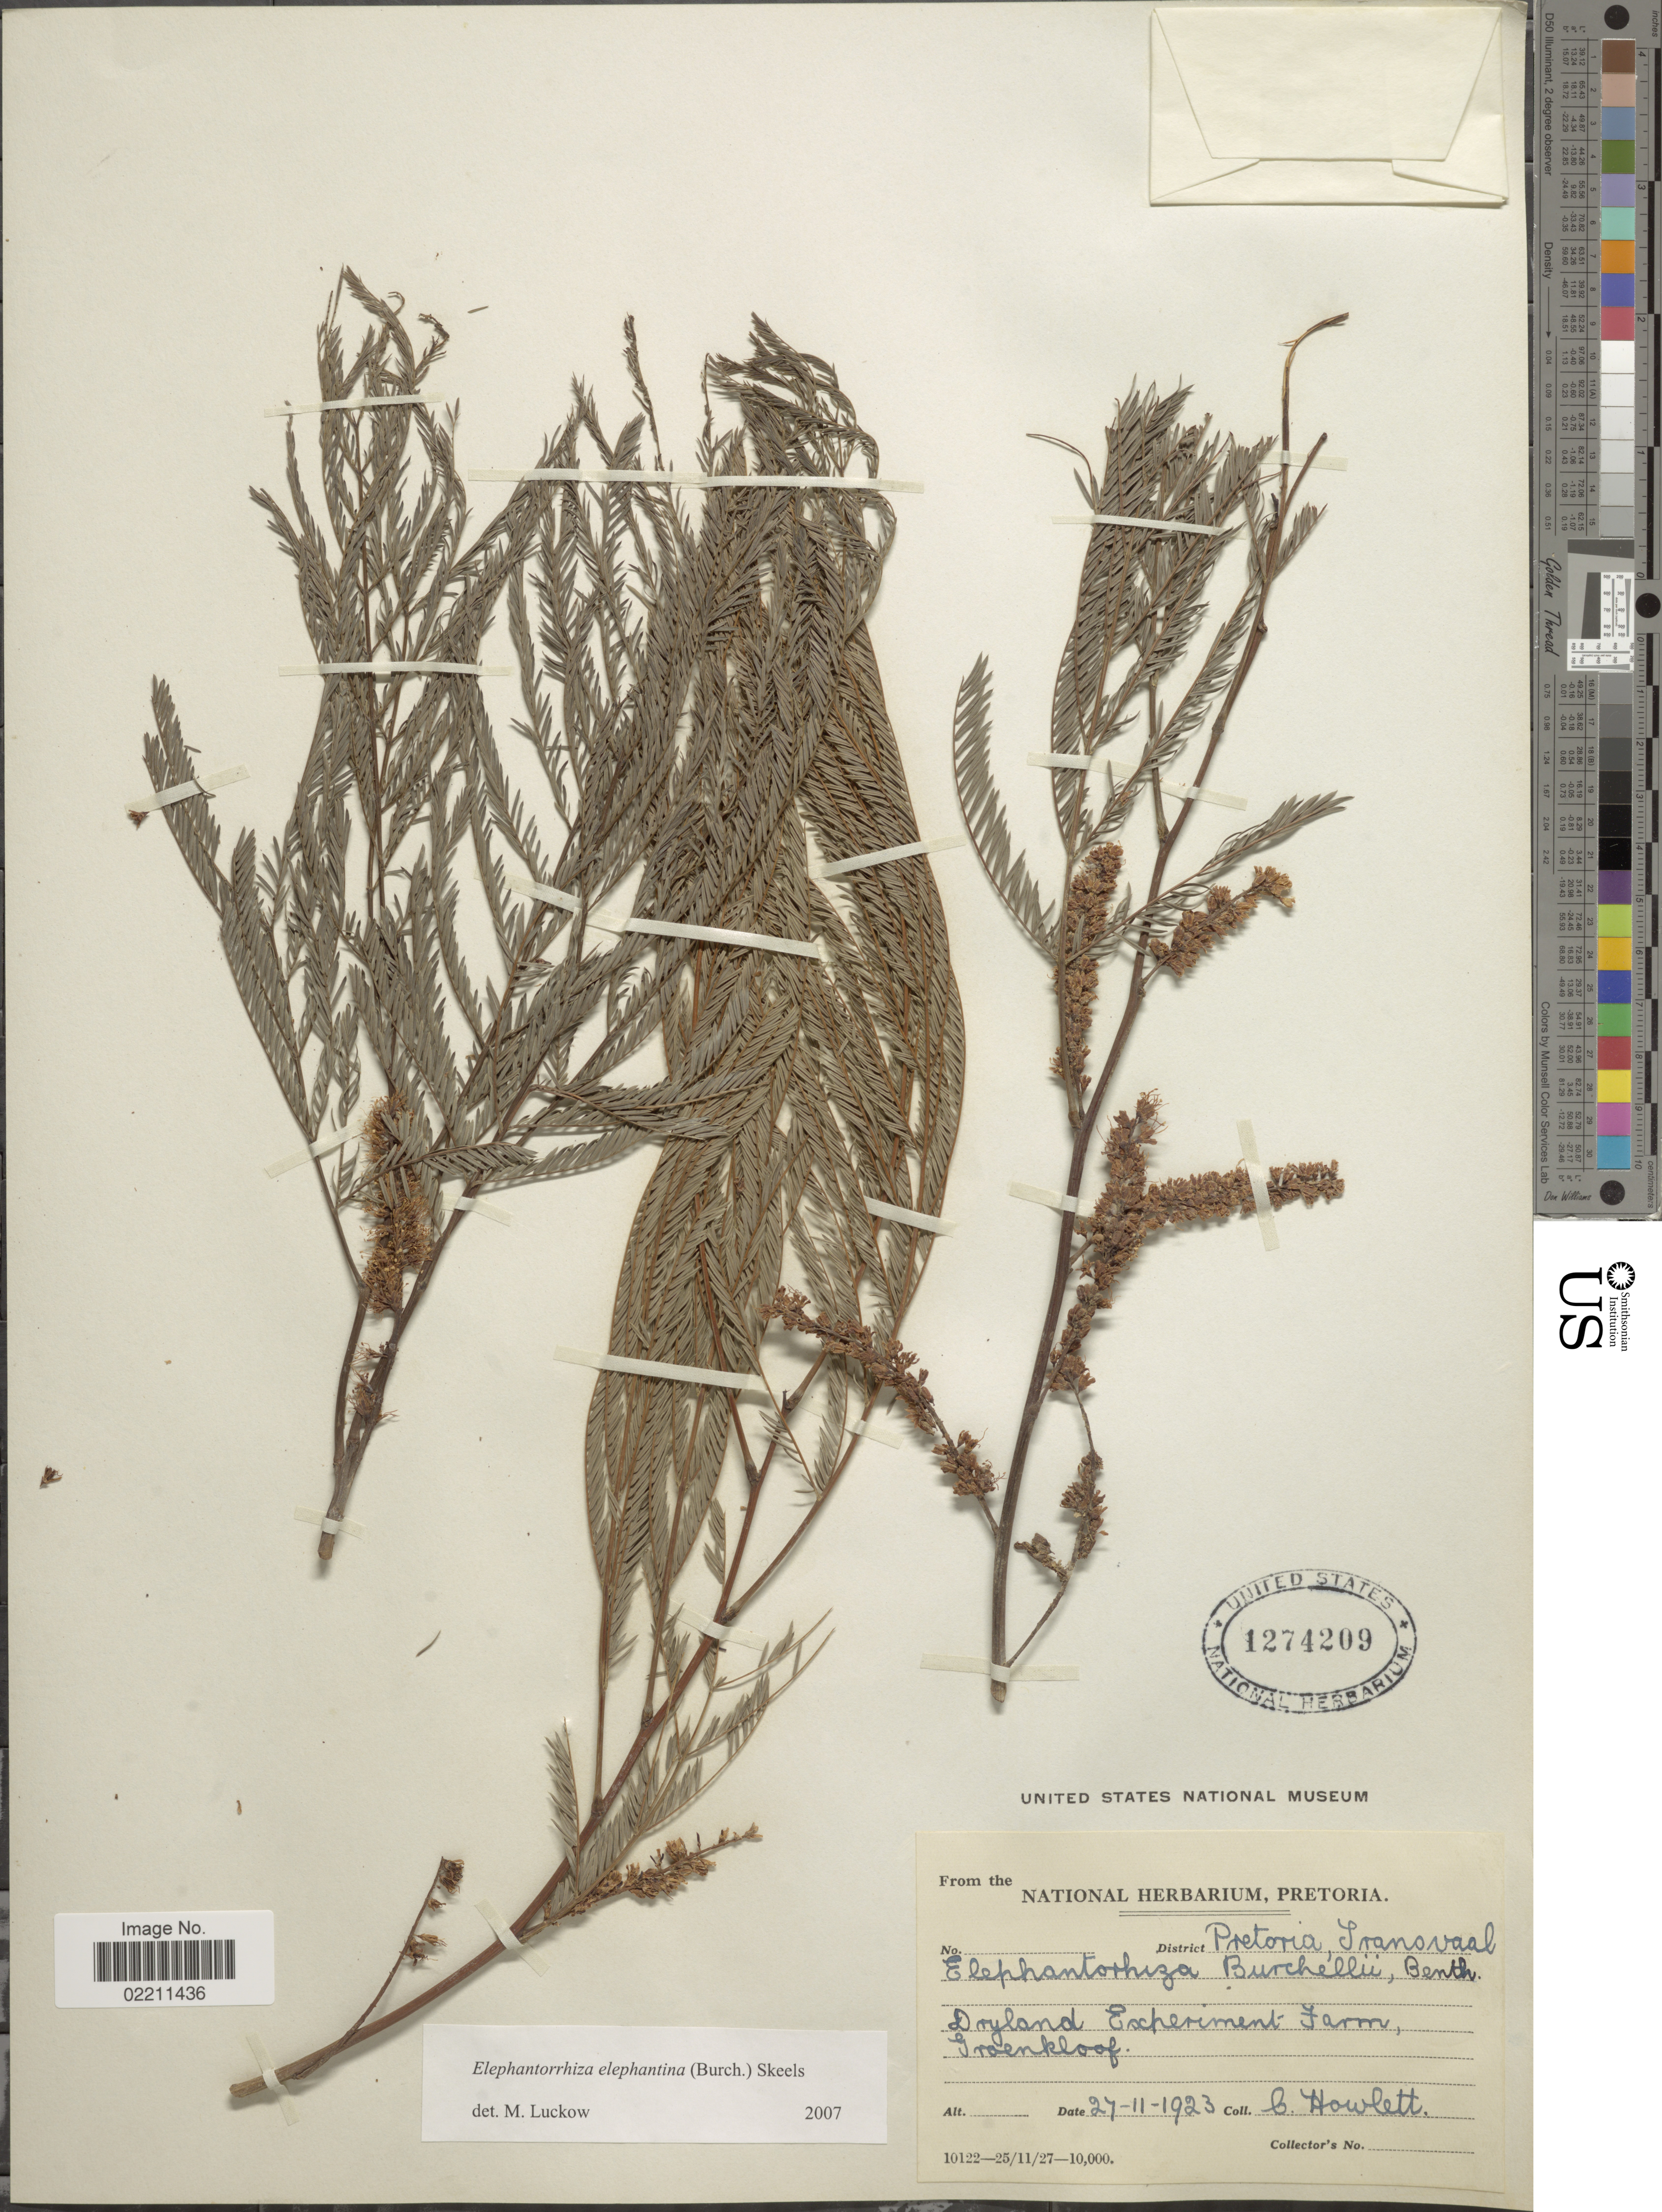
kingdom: Plantae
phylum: Tracheophyta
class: Magnoliopsida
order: Fabales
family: Fabaceae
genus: Entada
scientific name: Entada elephantina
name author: (Burch.) S.A. O'Donnell & G.P. Lewis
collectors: C. Howlett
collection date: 1923-11-27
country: South Africa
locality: District Pretoria, Transvaal. Dryland Experiment Farm, Groenkloof.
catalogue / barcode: US 1274209